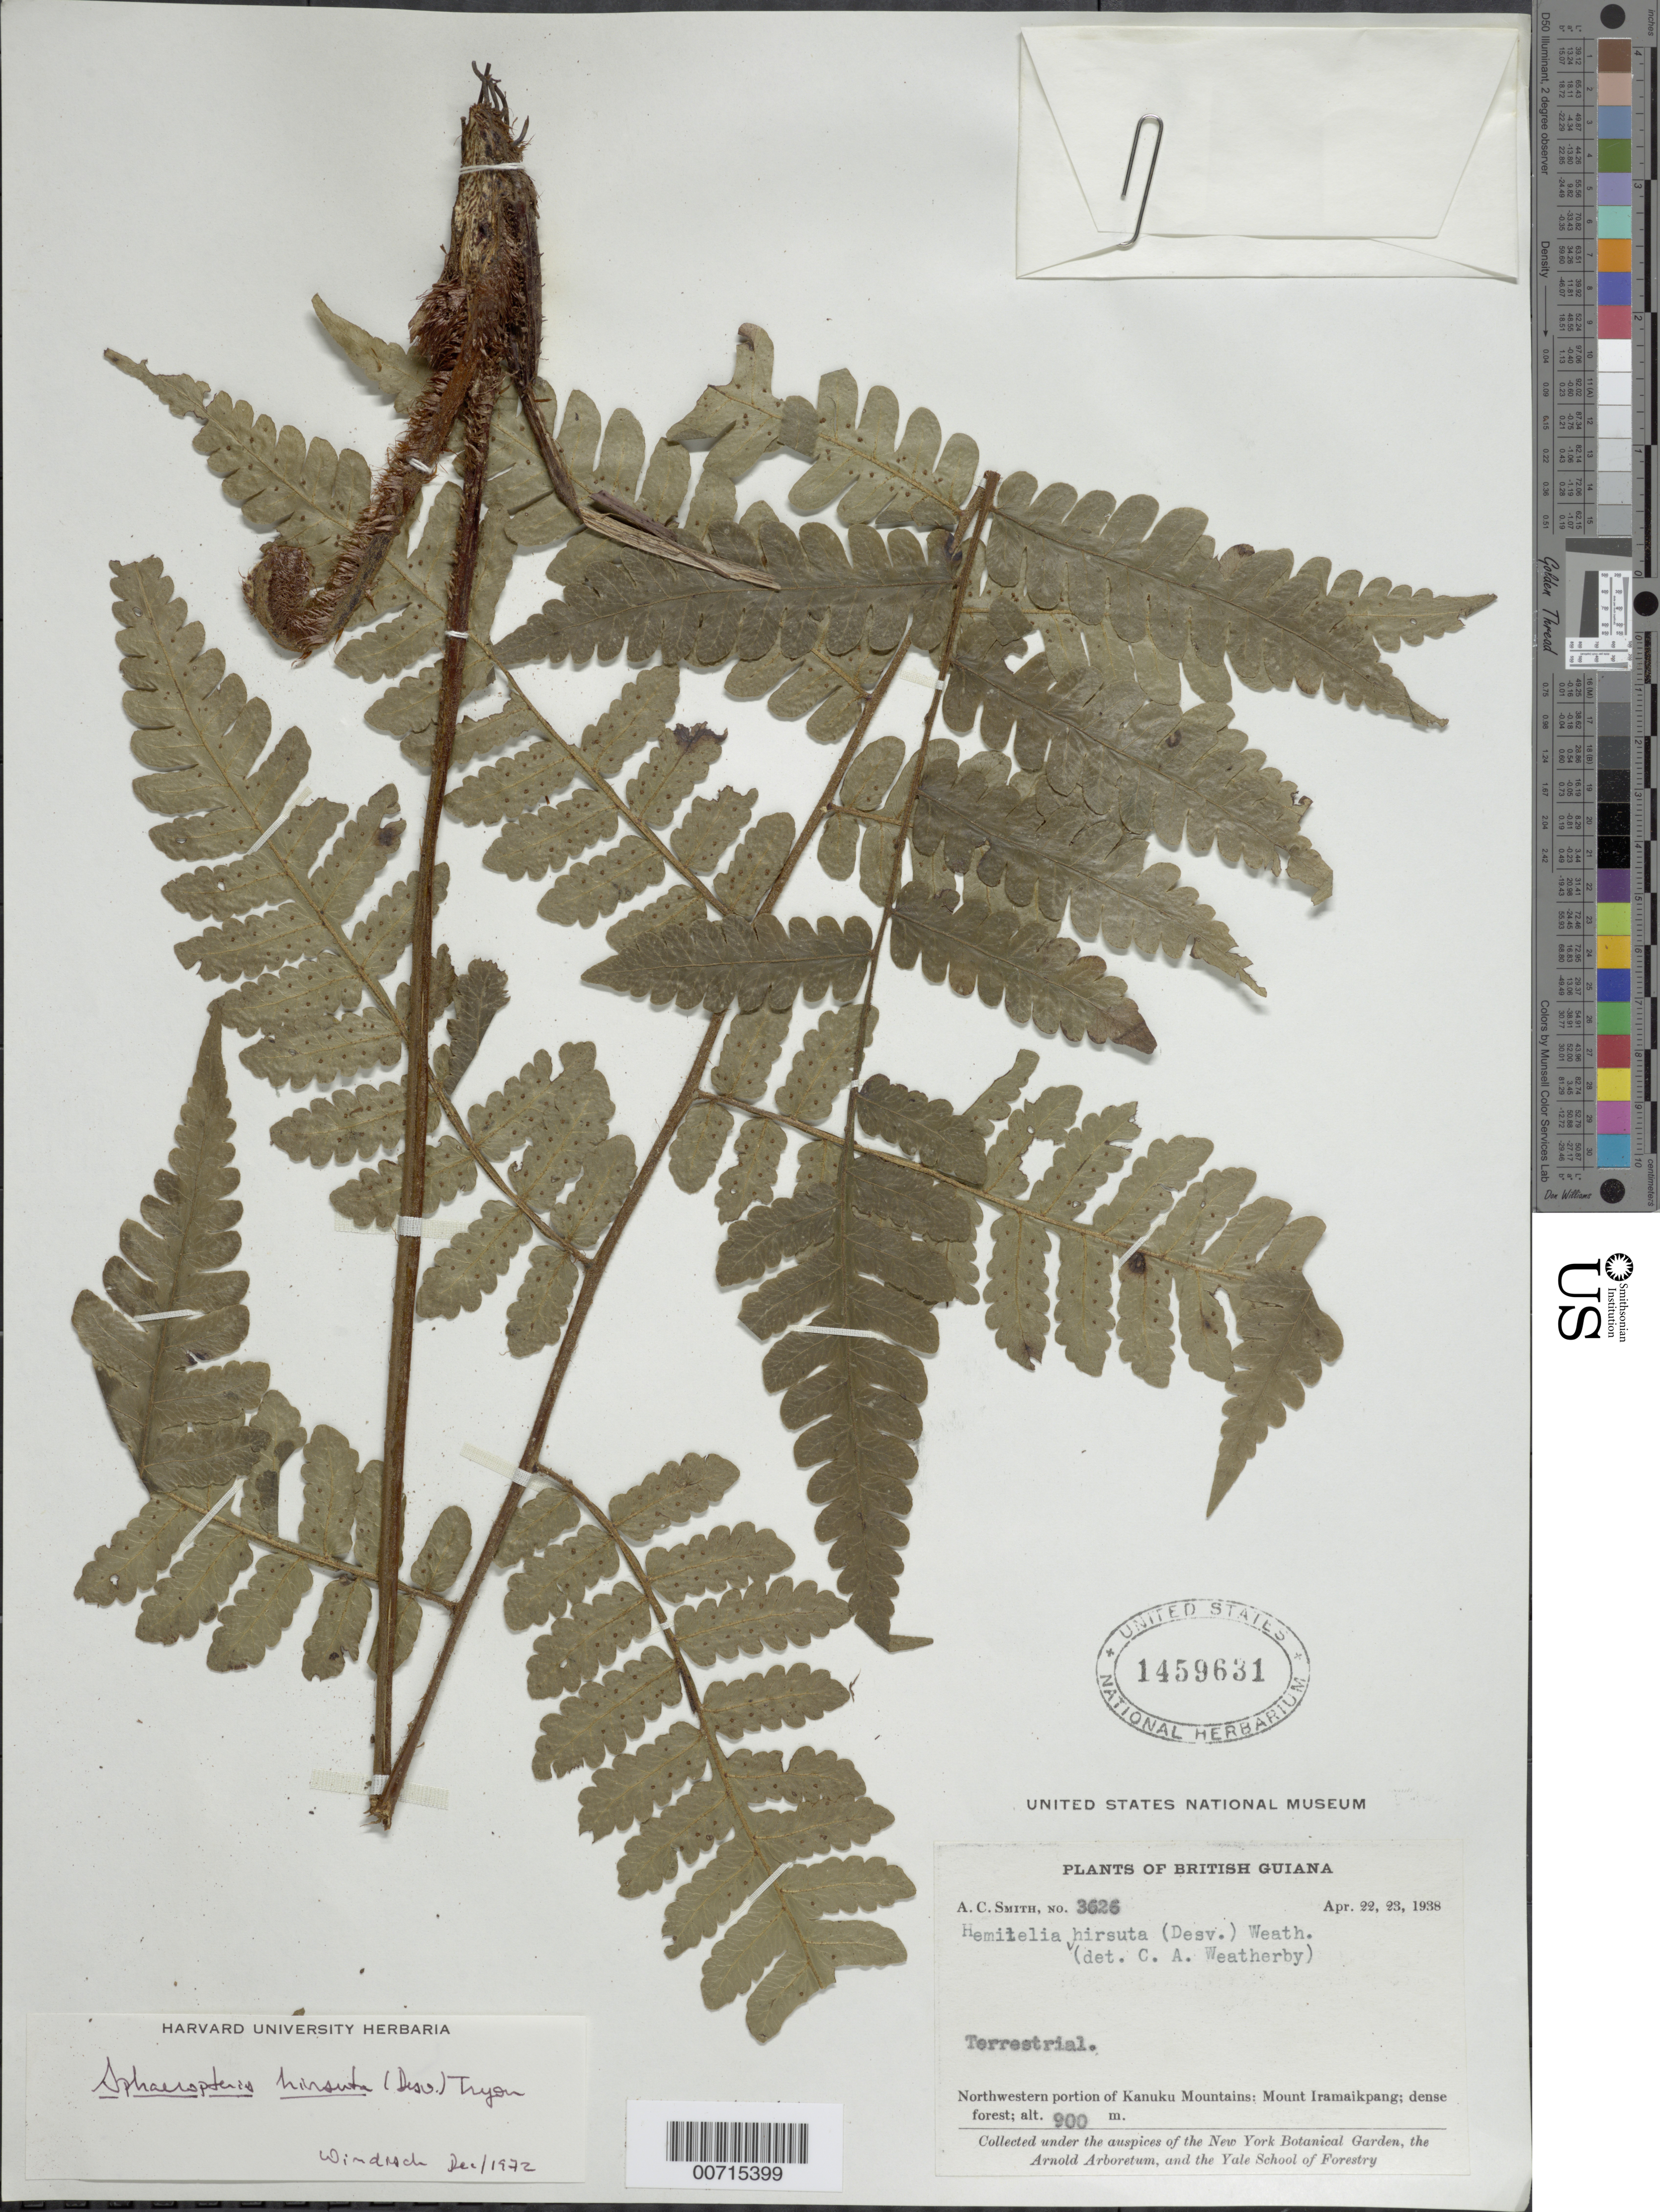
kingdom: Plantae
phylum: Tracheophyta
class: Polypodiopsida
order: Cyatheales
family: Cyatheaceae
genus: Cyathea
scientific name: Cyathea surinamensis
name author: (Miq.) Domin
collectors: A. C. Smith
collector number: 3626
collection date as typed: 22-Apr-38 to 23-Apr-38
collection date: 1938-04-22/1938-04-23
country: Guyana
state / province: U. Takutu-U. Essequibo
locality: Kanuku Mts., NW portion; Mount Iramaikpang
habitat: Dense forest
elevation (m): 900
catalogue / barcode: US 1459631